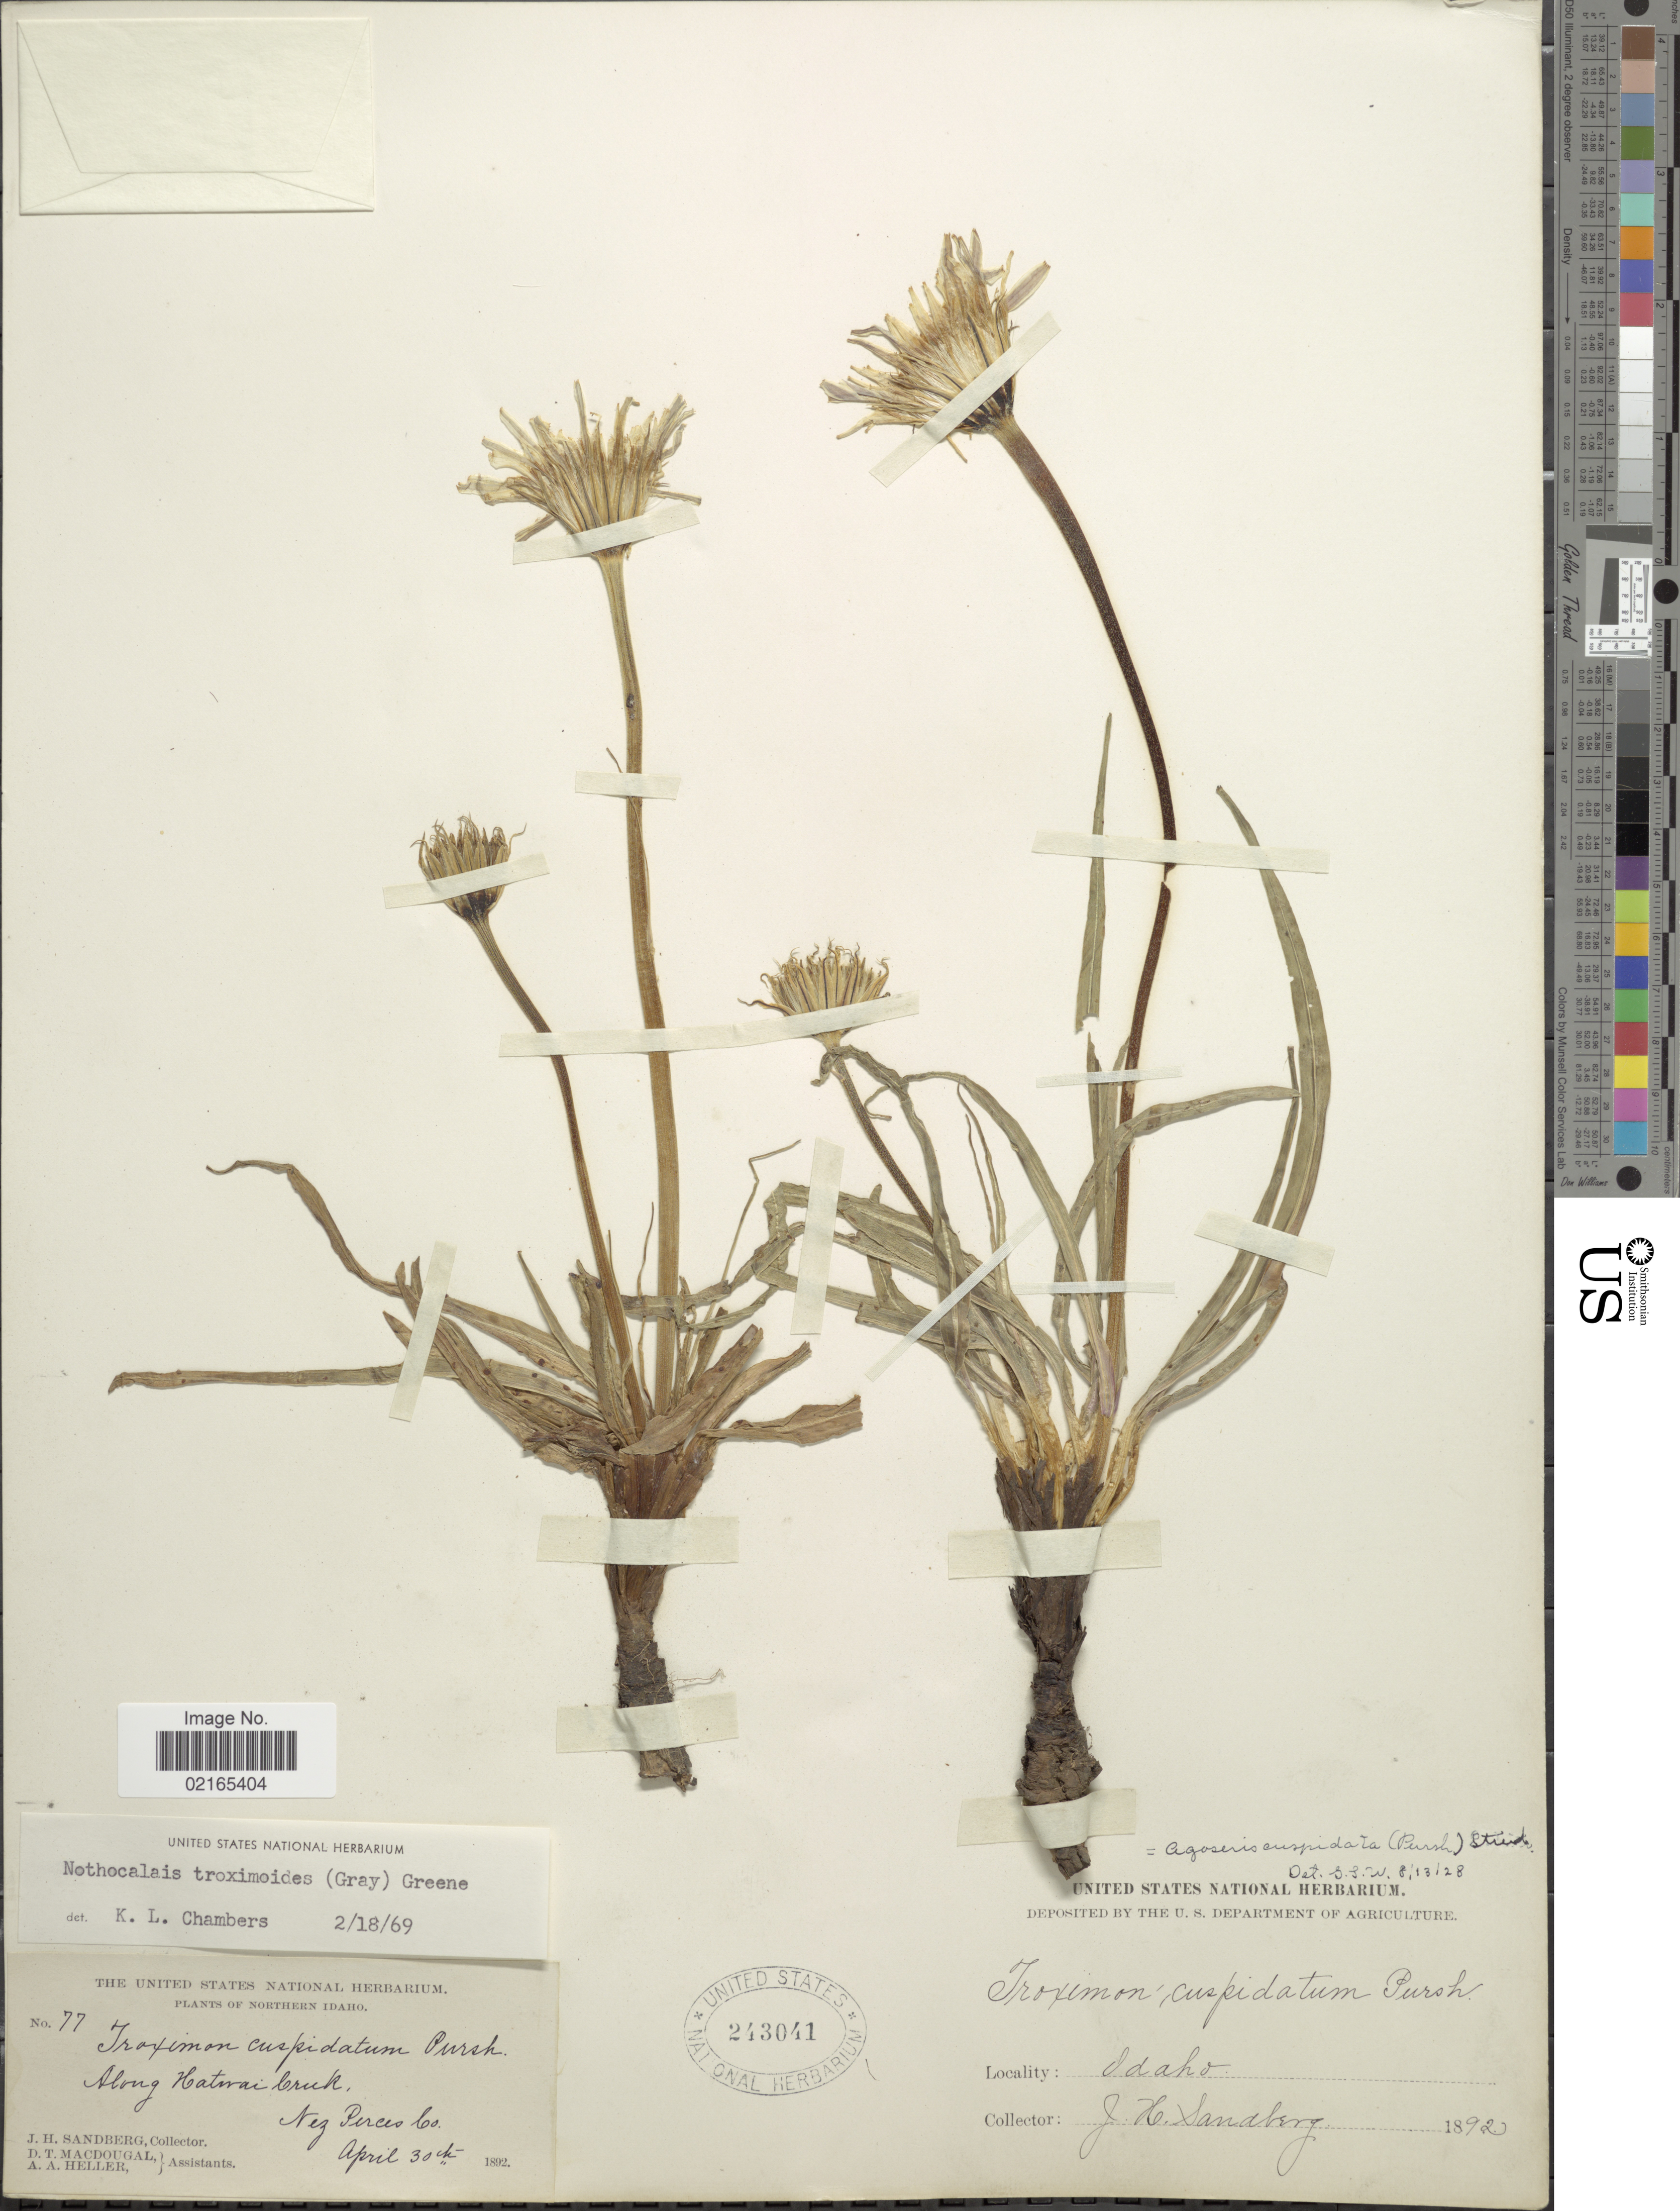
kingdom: Plantae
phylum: Tracheophyta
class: Magnoliopsida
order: Asterales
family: Asteraceae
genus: Nothocalais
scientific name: Nothocalais troximoides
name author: (A. Gray) Greene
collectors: J. H. Sandberg, D. T. MacDougal & A. A. Heller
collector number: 77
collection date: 1892-04-30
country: United States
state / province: Idaho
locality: Southern Idaho, along Hatwai Creek, Nez Perces Co.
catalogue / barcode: US 243041